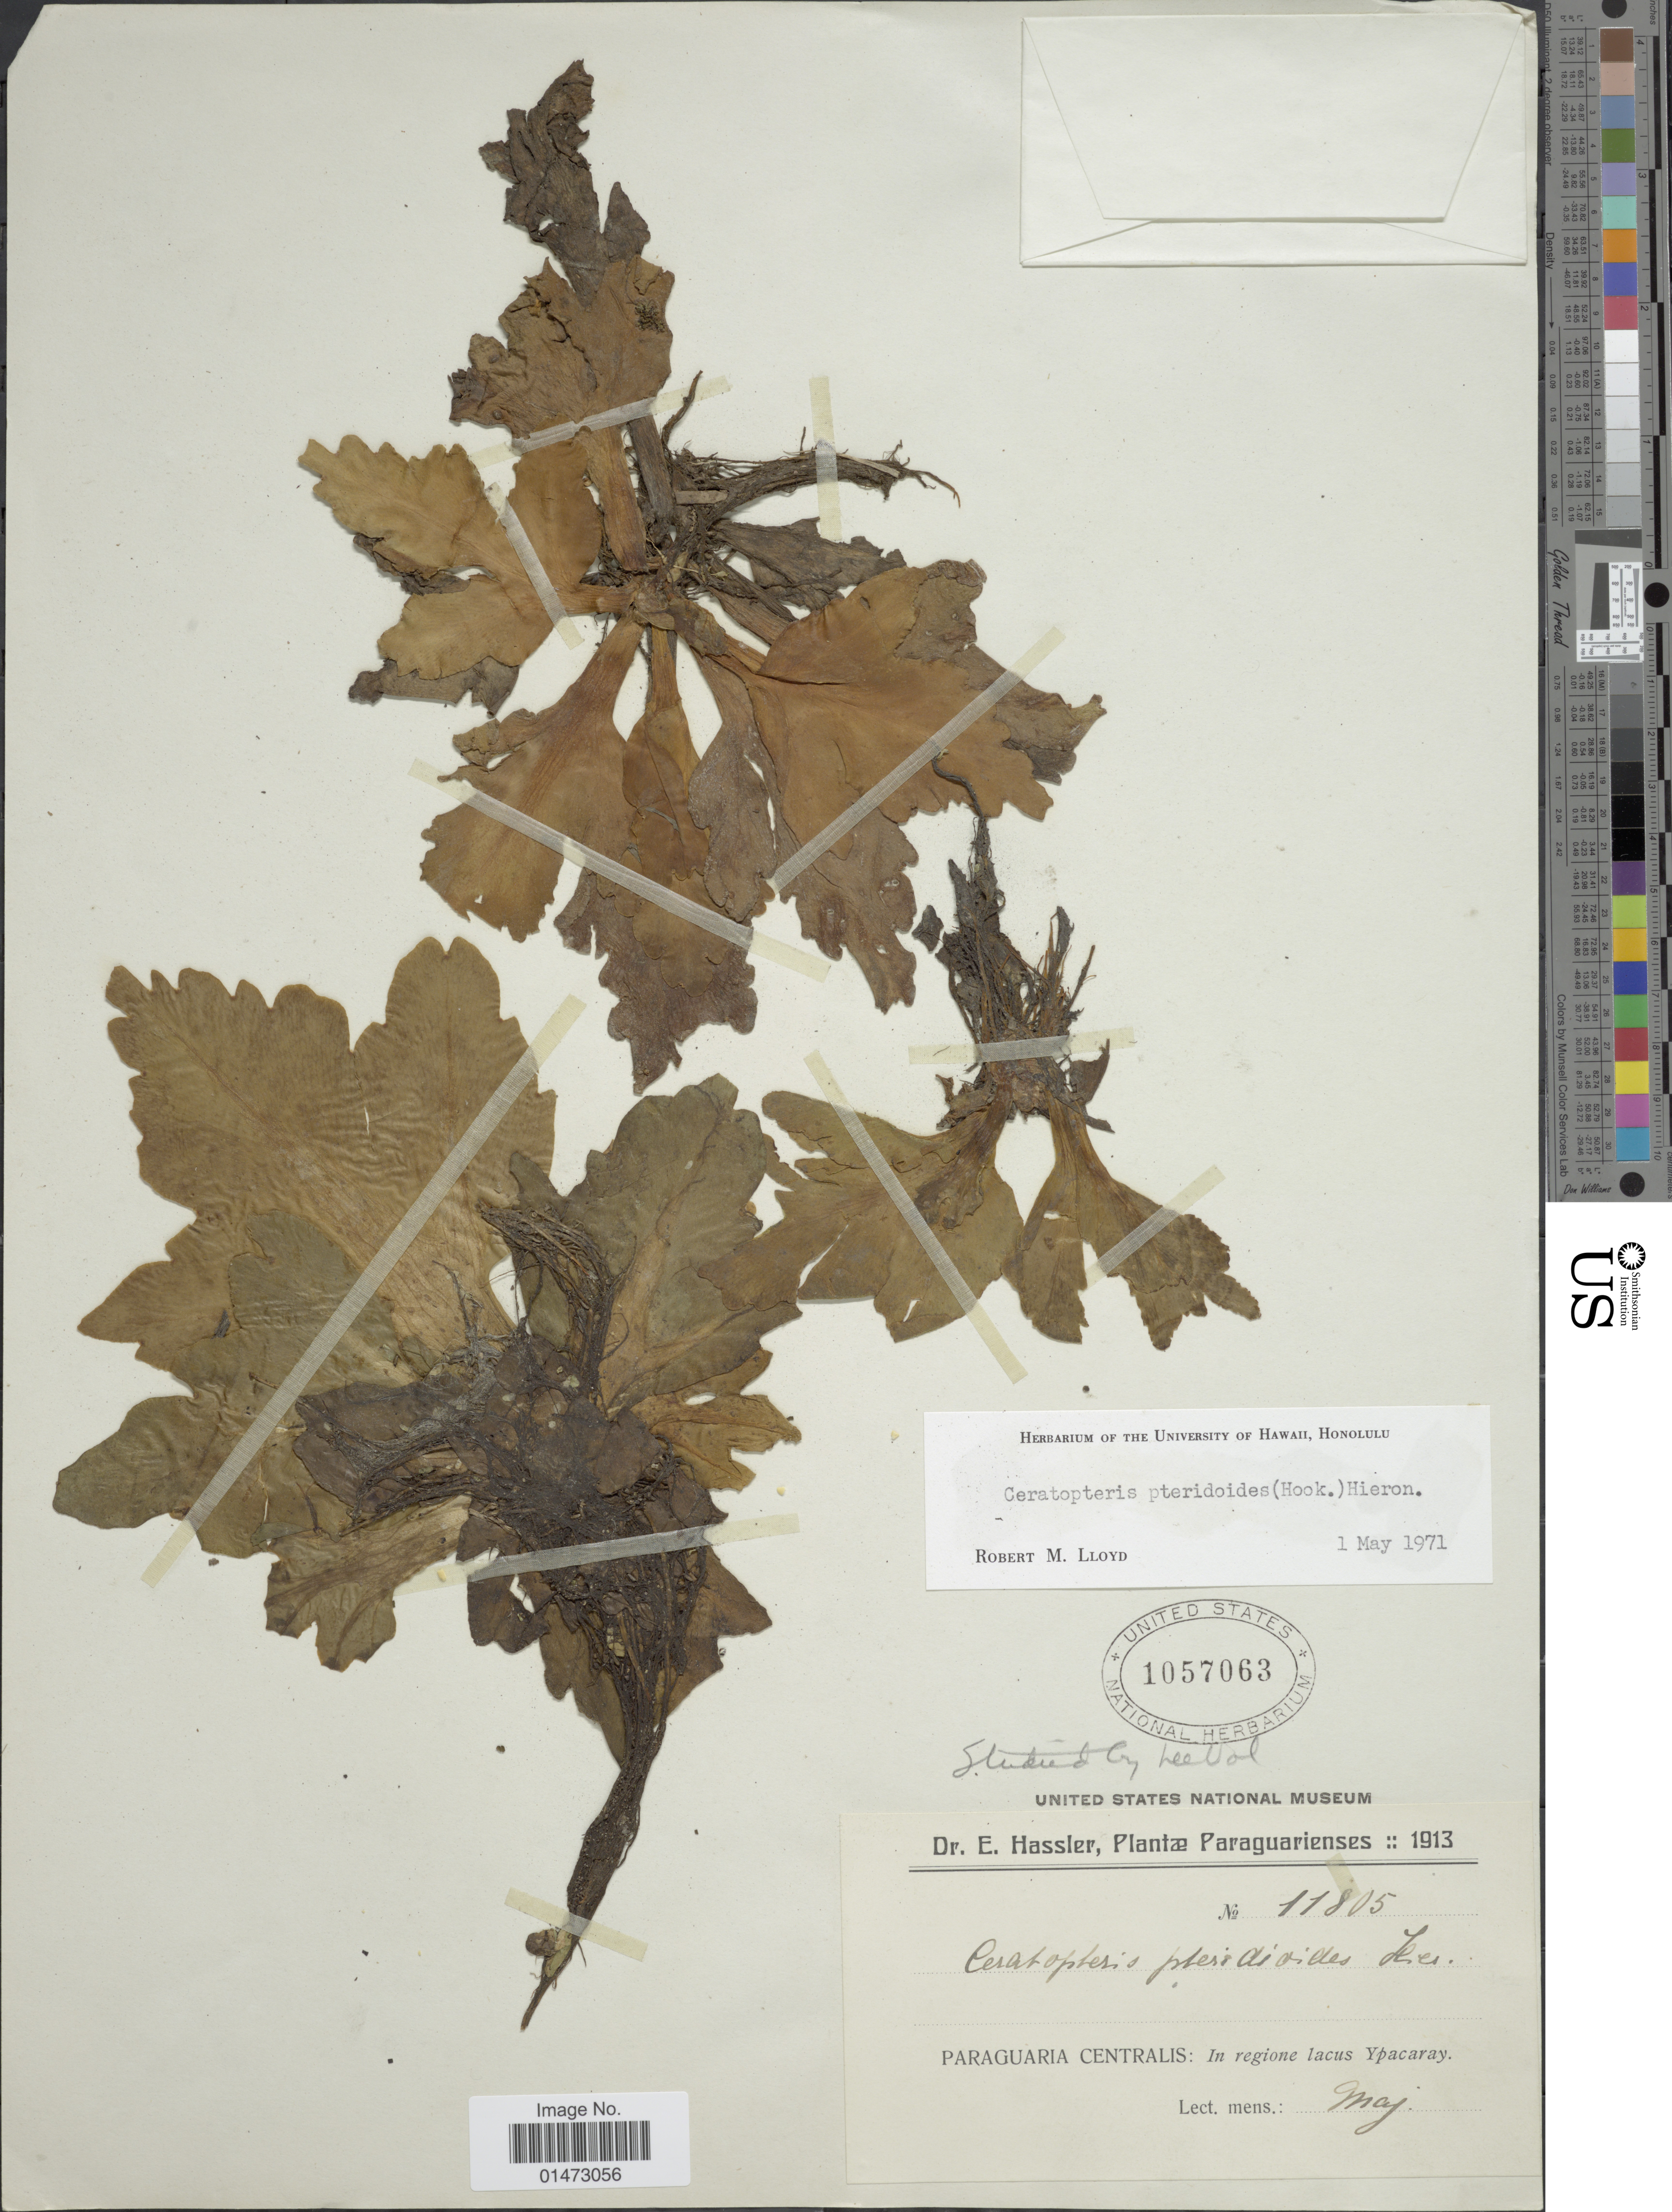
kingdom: Plantae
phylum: Tracheophyta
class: Polypodiopsida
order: Polypodiales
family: Pteridaceae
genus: Ceratopteris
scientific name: Ceratopteris pteridioides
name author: (Hook.) Hieron.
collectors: E. Hassler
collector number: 11805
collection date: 1913-05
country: Paraguay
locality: Paraguaria Centralis: In regione lacus Ypacaray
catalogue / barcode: US 1057063